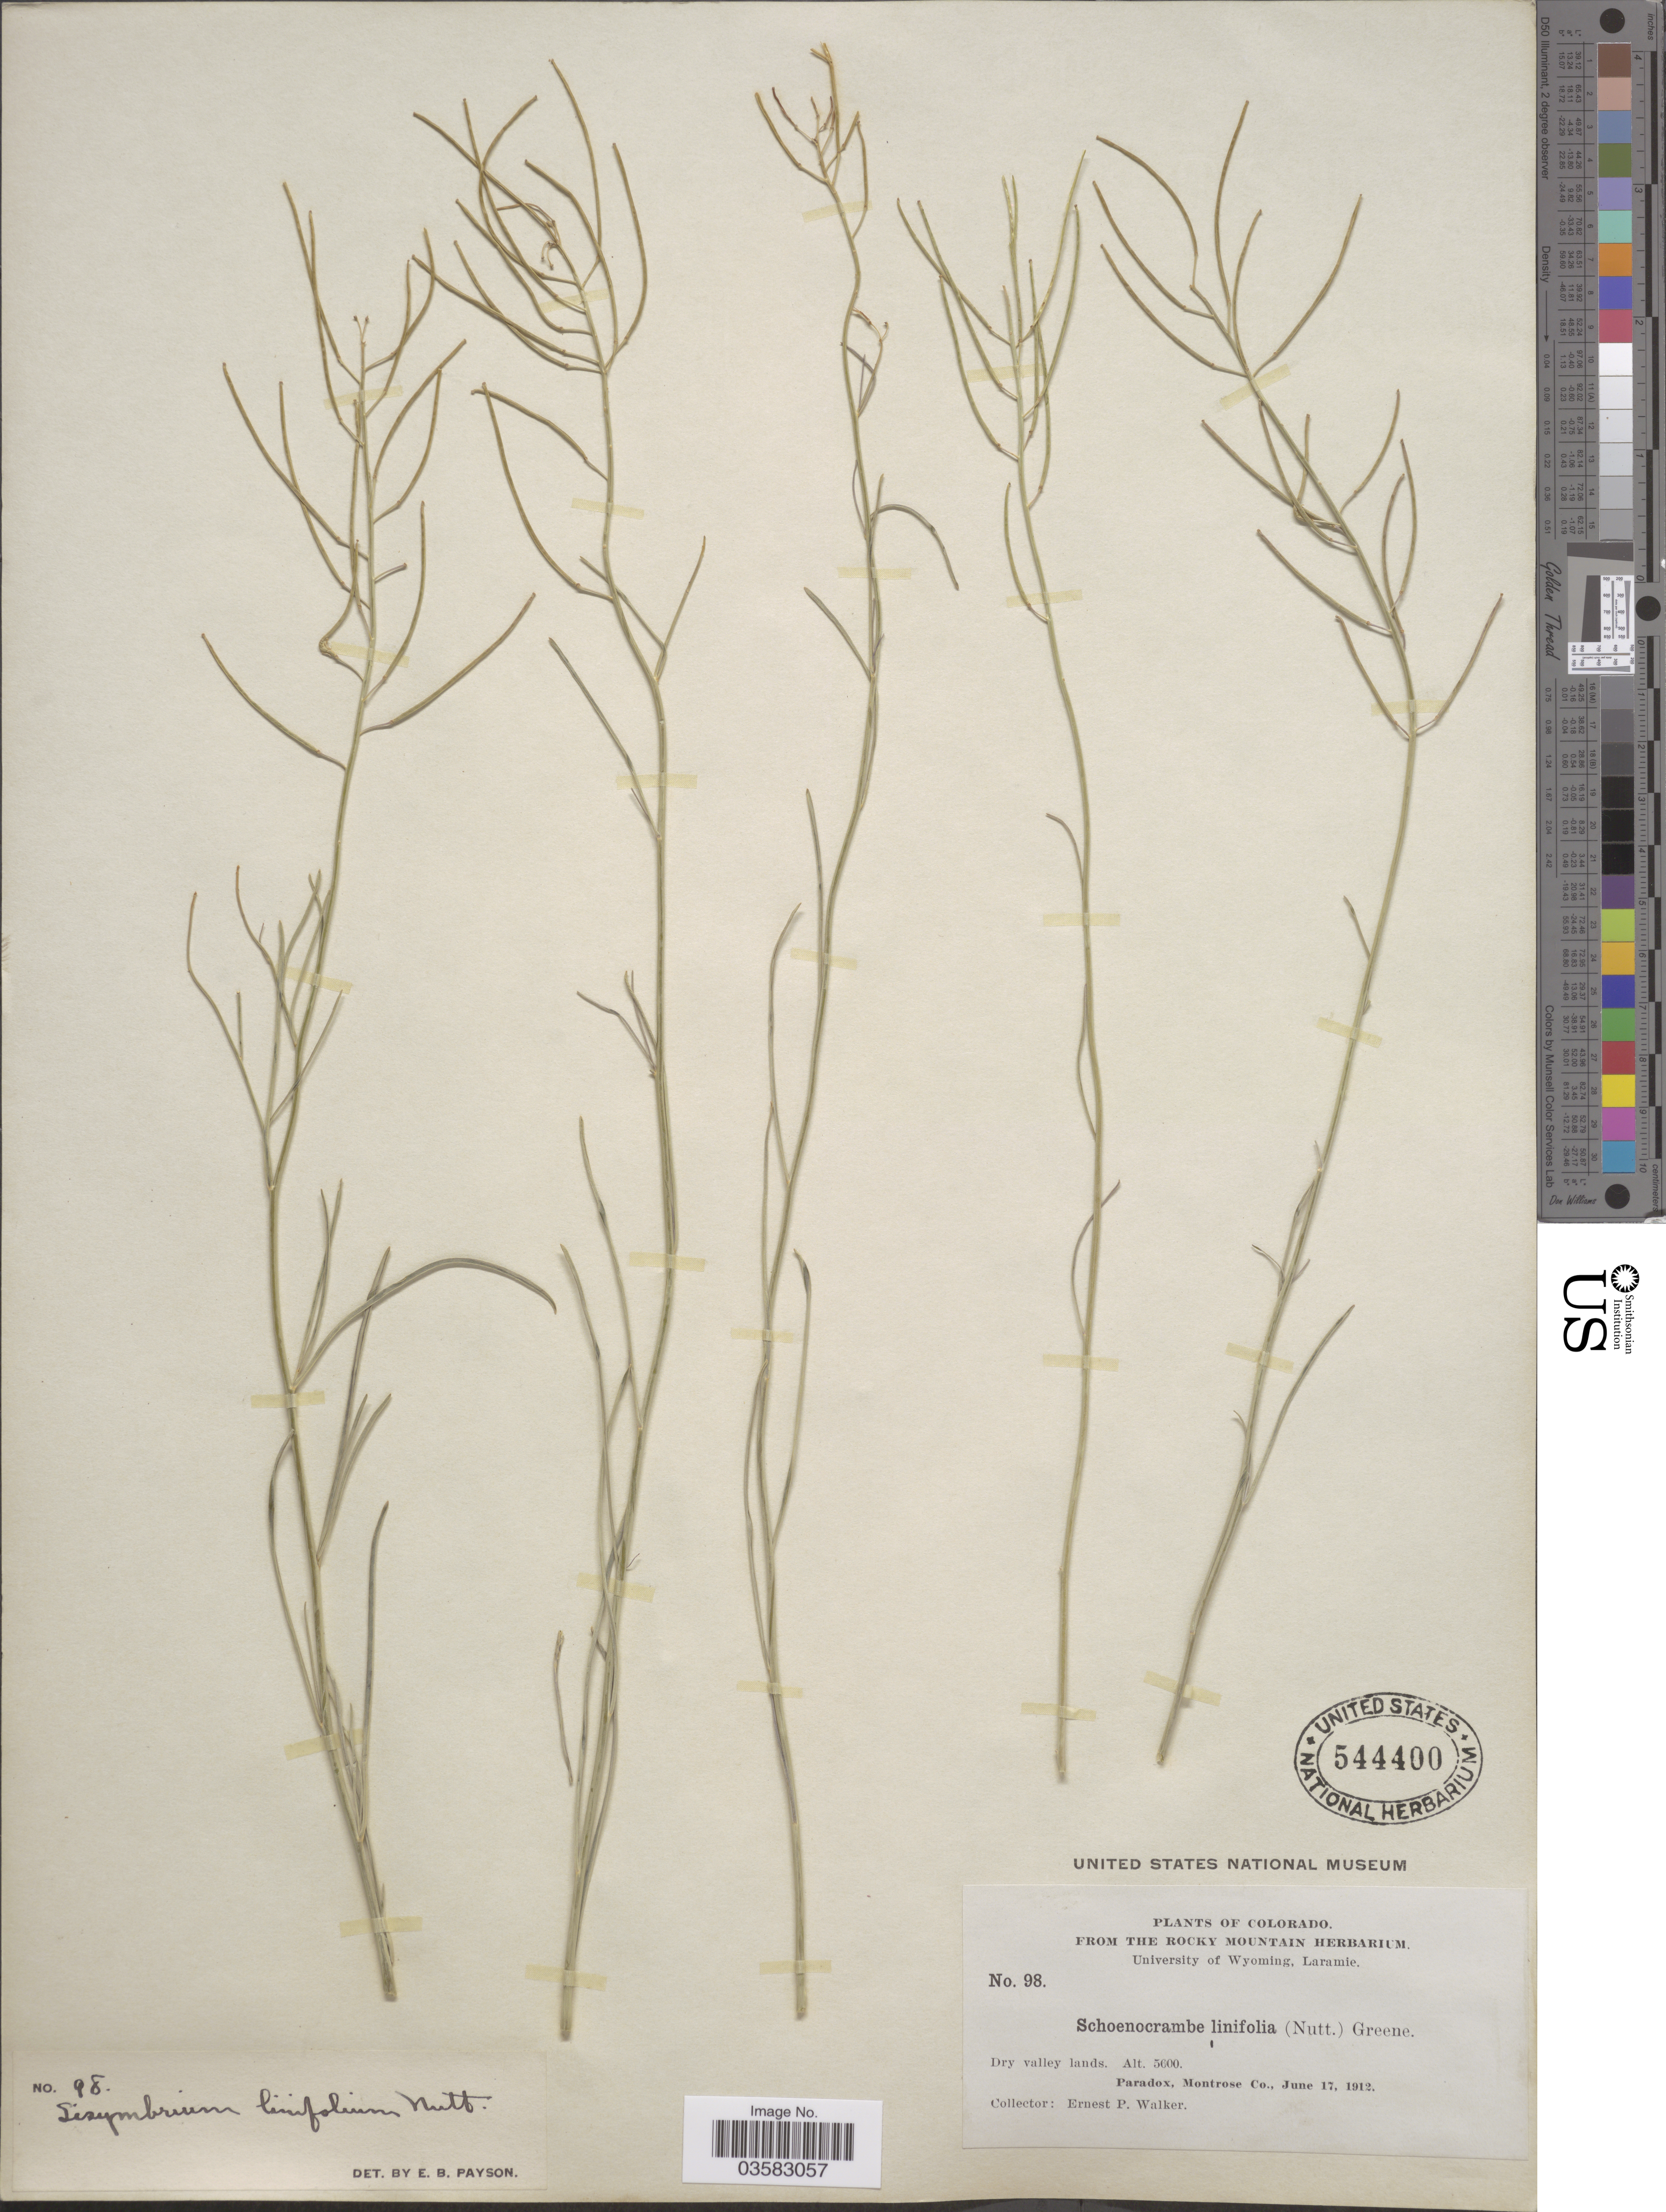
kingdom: Plantae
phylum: Tracheophyta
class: Magnoliopsida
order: Brassicales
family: Brassicaceae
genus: Sisymbrium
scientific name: Sisymbrium linifolium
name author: (Nutt.) Nutt. ex Torr. & A. Gray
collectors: E. P. Walker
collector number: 98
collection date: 1912-06-17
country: United States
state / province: Colorado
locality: Paradox, Montrose Co.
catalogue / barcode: US 544400